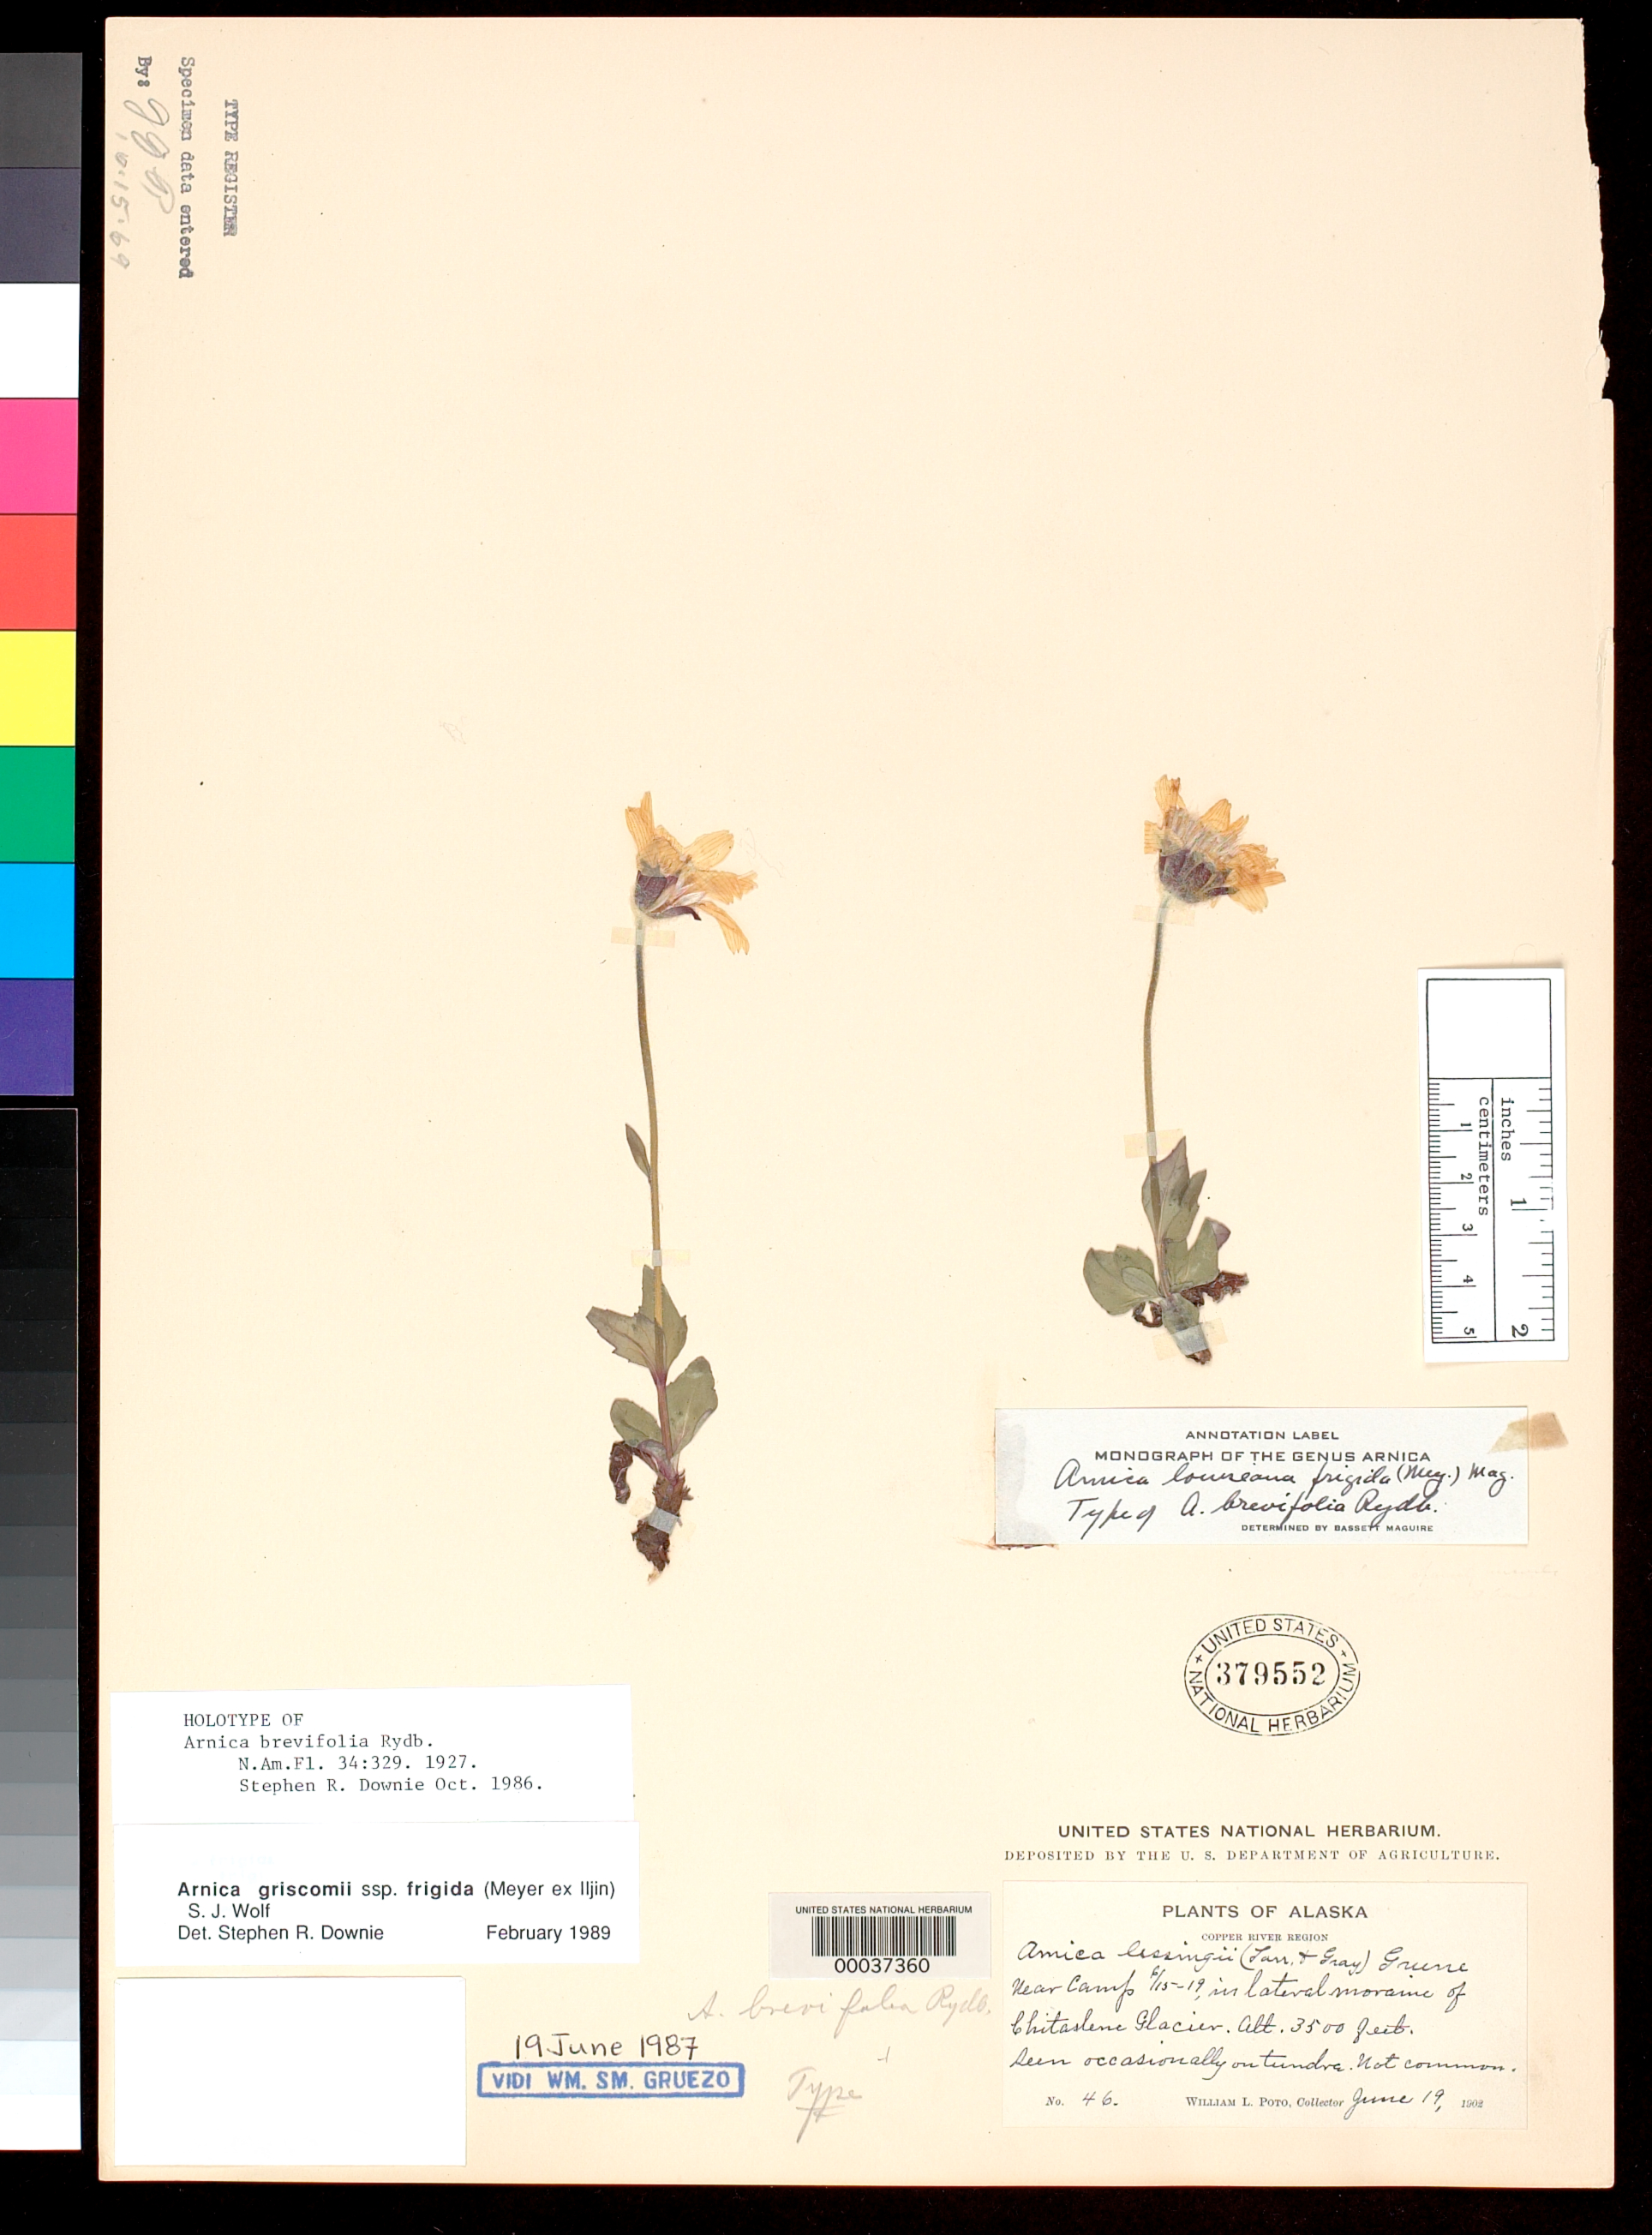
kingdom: Plantae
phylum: Tracheophyta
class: Magnoliopsida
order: Asterales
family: Asteraceae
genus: Arnica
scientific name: Arnica brevifolia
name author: Rydb.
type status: Holotype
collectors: W. Poto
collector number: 46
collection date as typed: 19 Jun 1902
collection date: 1902-06-19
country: United States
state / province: Alaska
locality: Chitaslene Glacier.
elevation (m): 1067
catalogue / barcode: US 379552